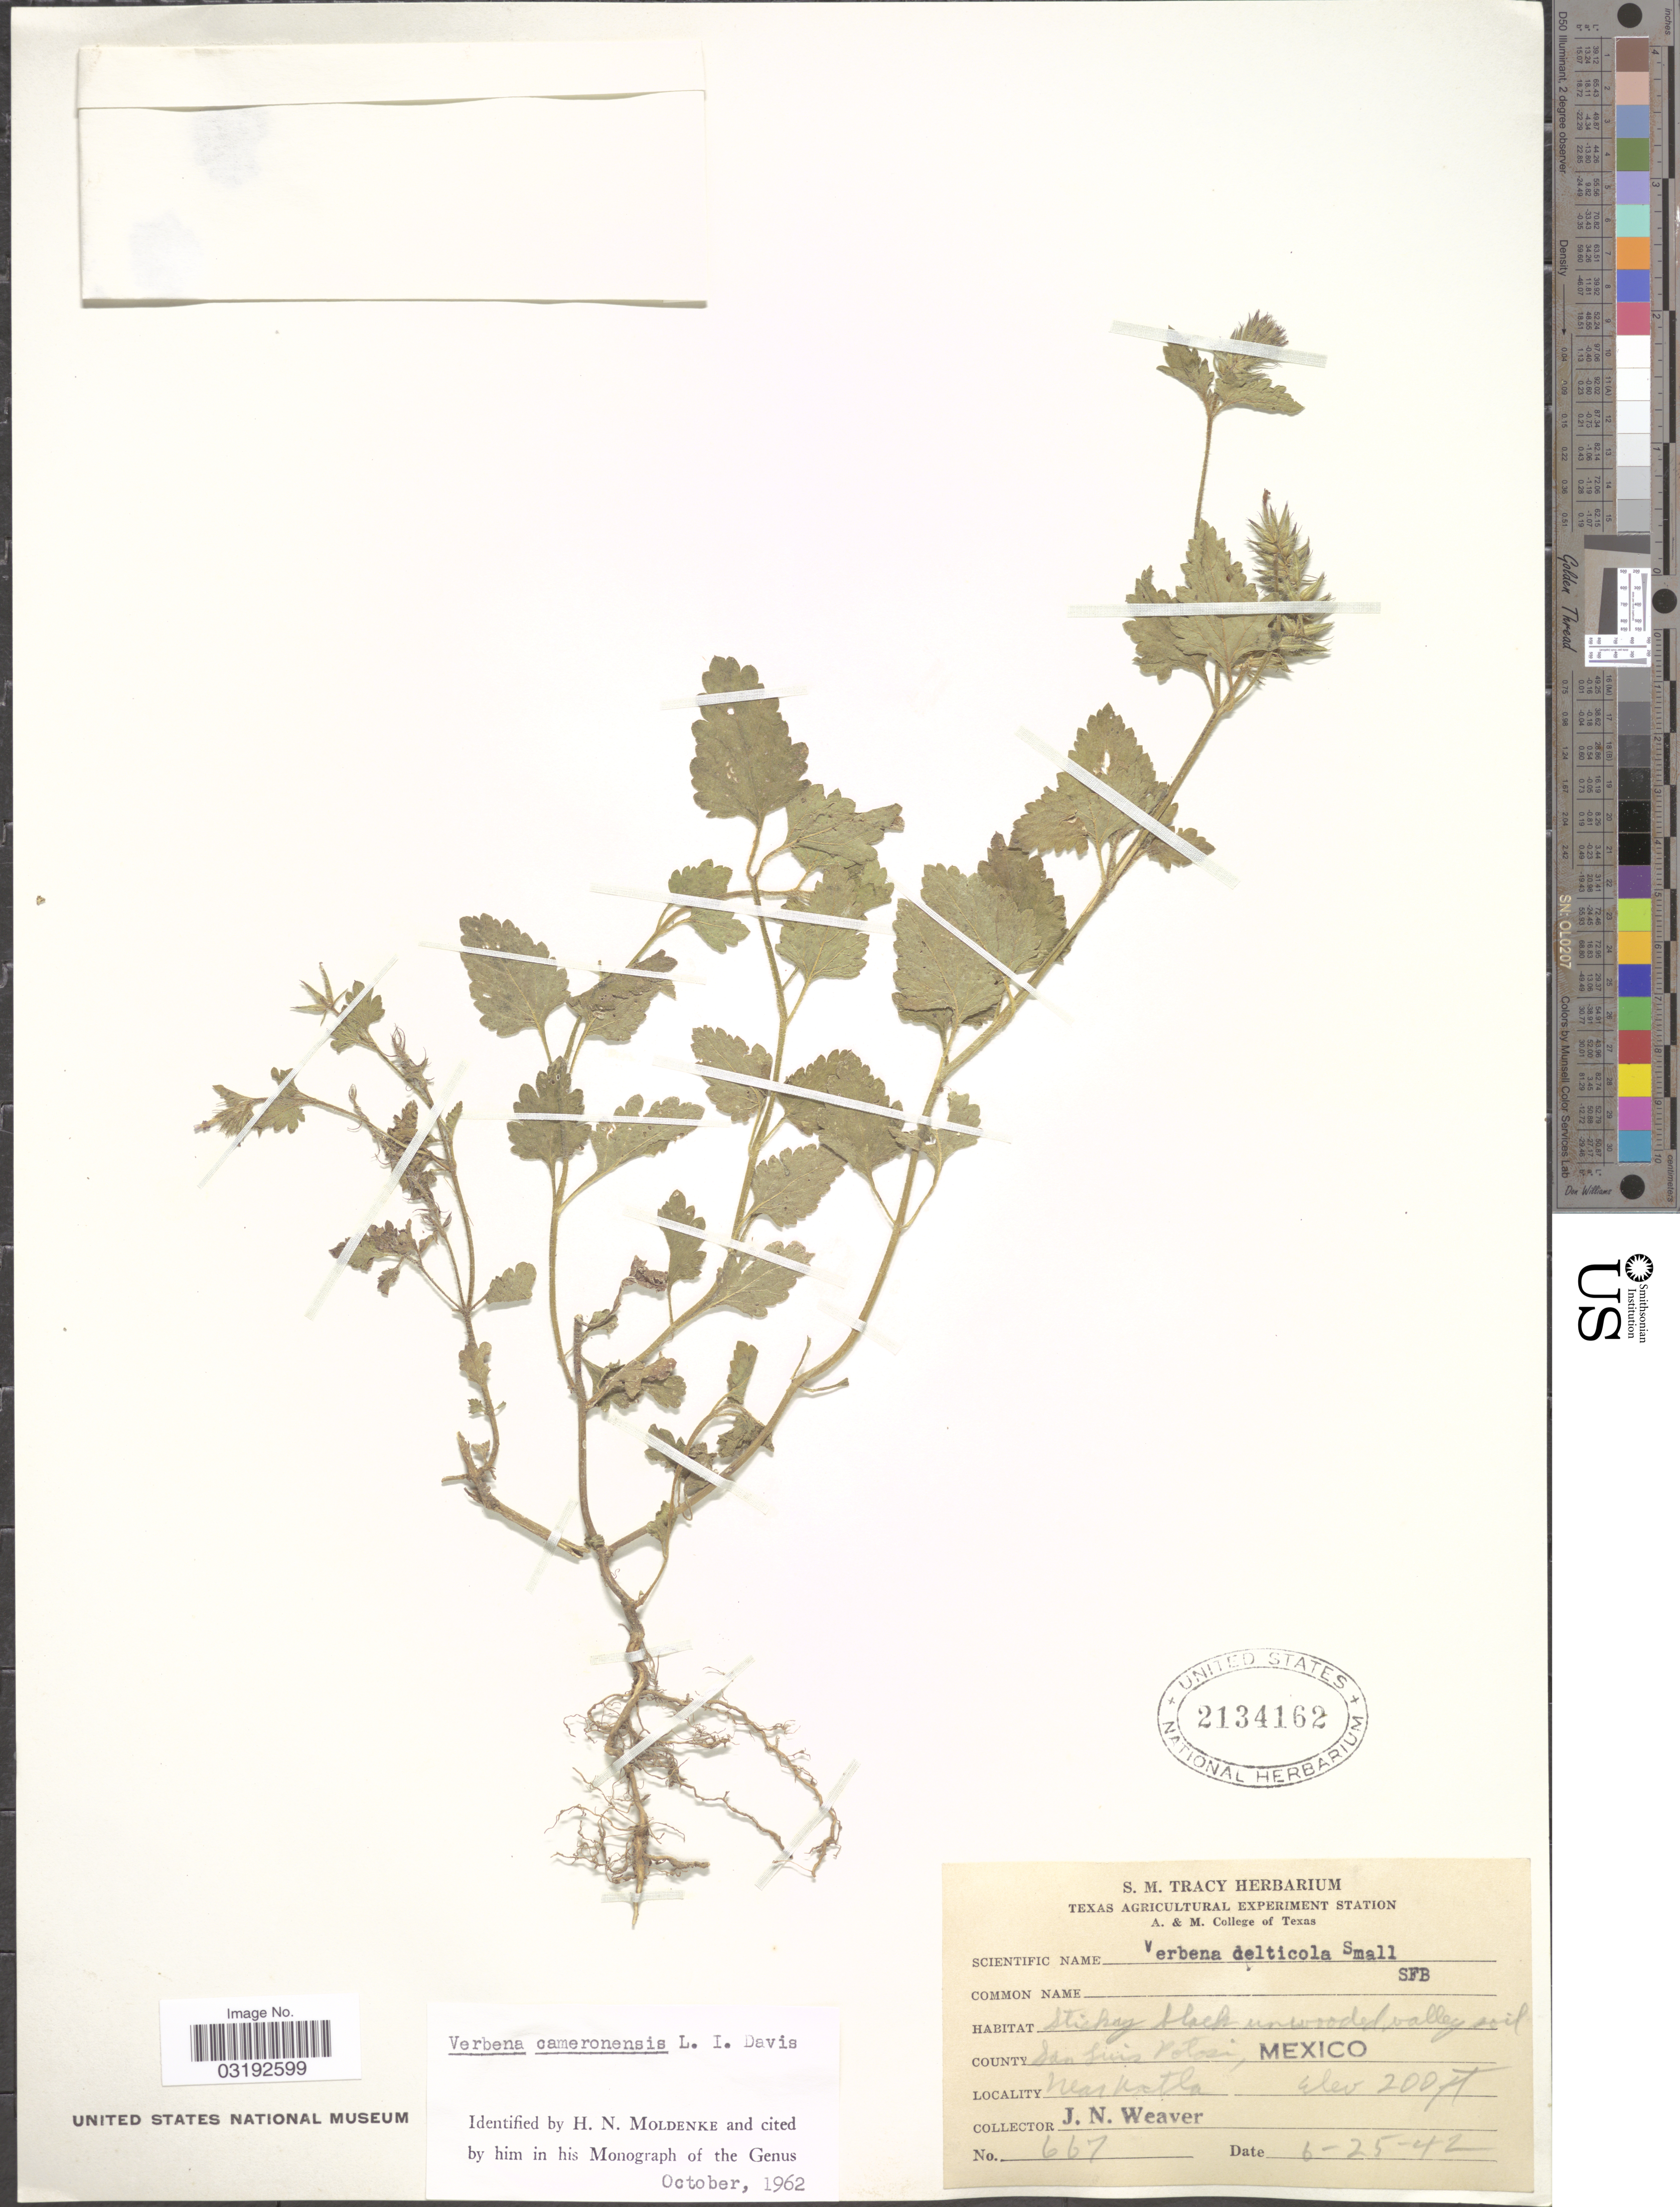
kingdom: Plantae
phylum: Tracheophyta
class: Magnoliopsida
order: Lamiales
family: Verbenaceae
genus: Verbena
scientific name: Verbena cameronensis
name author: L.I. Davis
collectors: J. N. Weaver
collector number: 667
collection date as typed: Transcribed d/m/y: 25/6/42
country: Mexico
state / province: San Luis Potosí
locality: County San Luis Potosi, near Axtla.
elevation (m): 61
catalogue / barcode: US 2134162